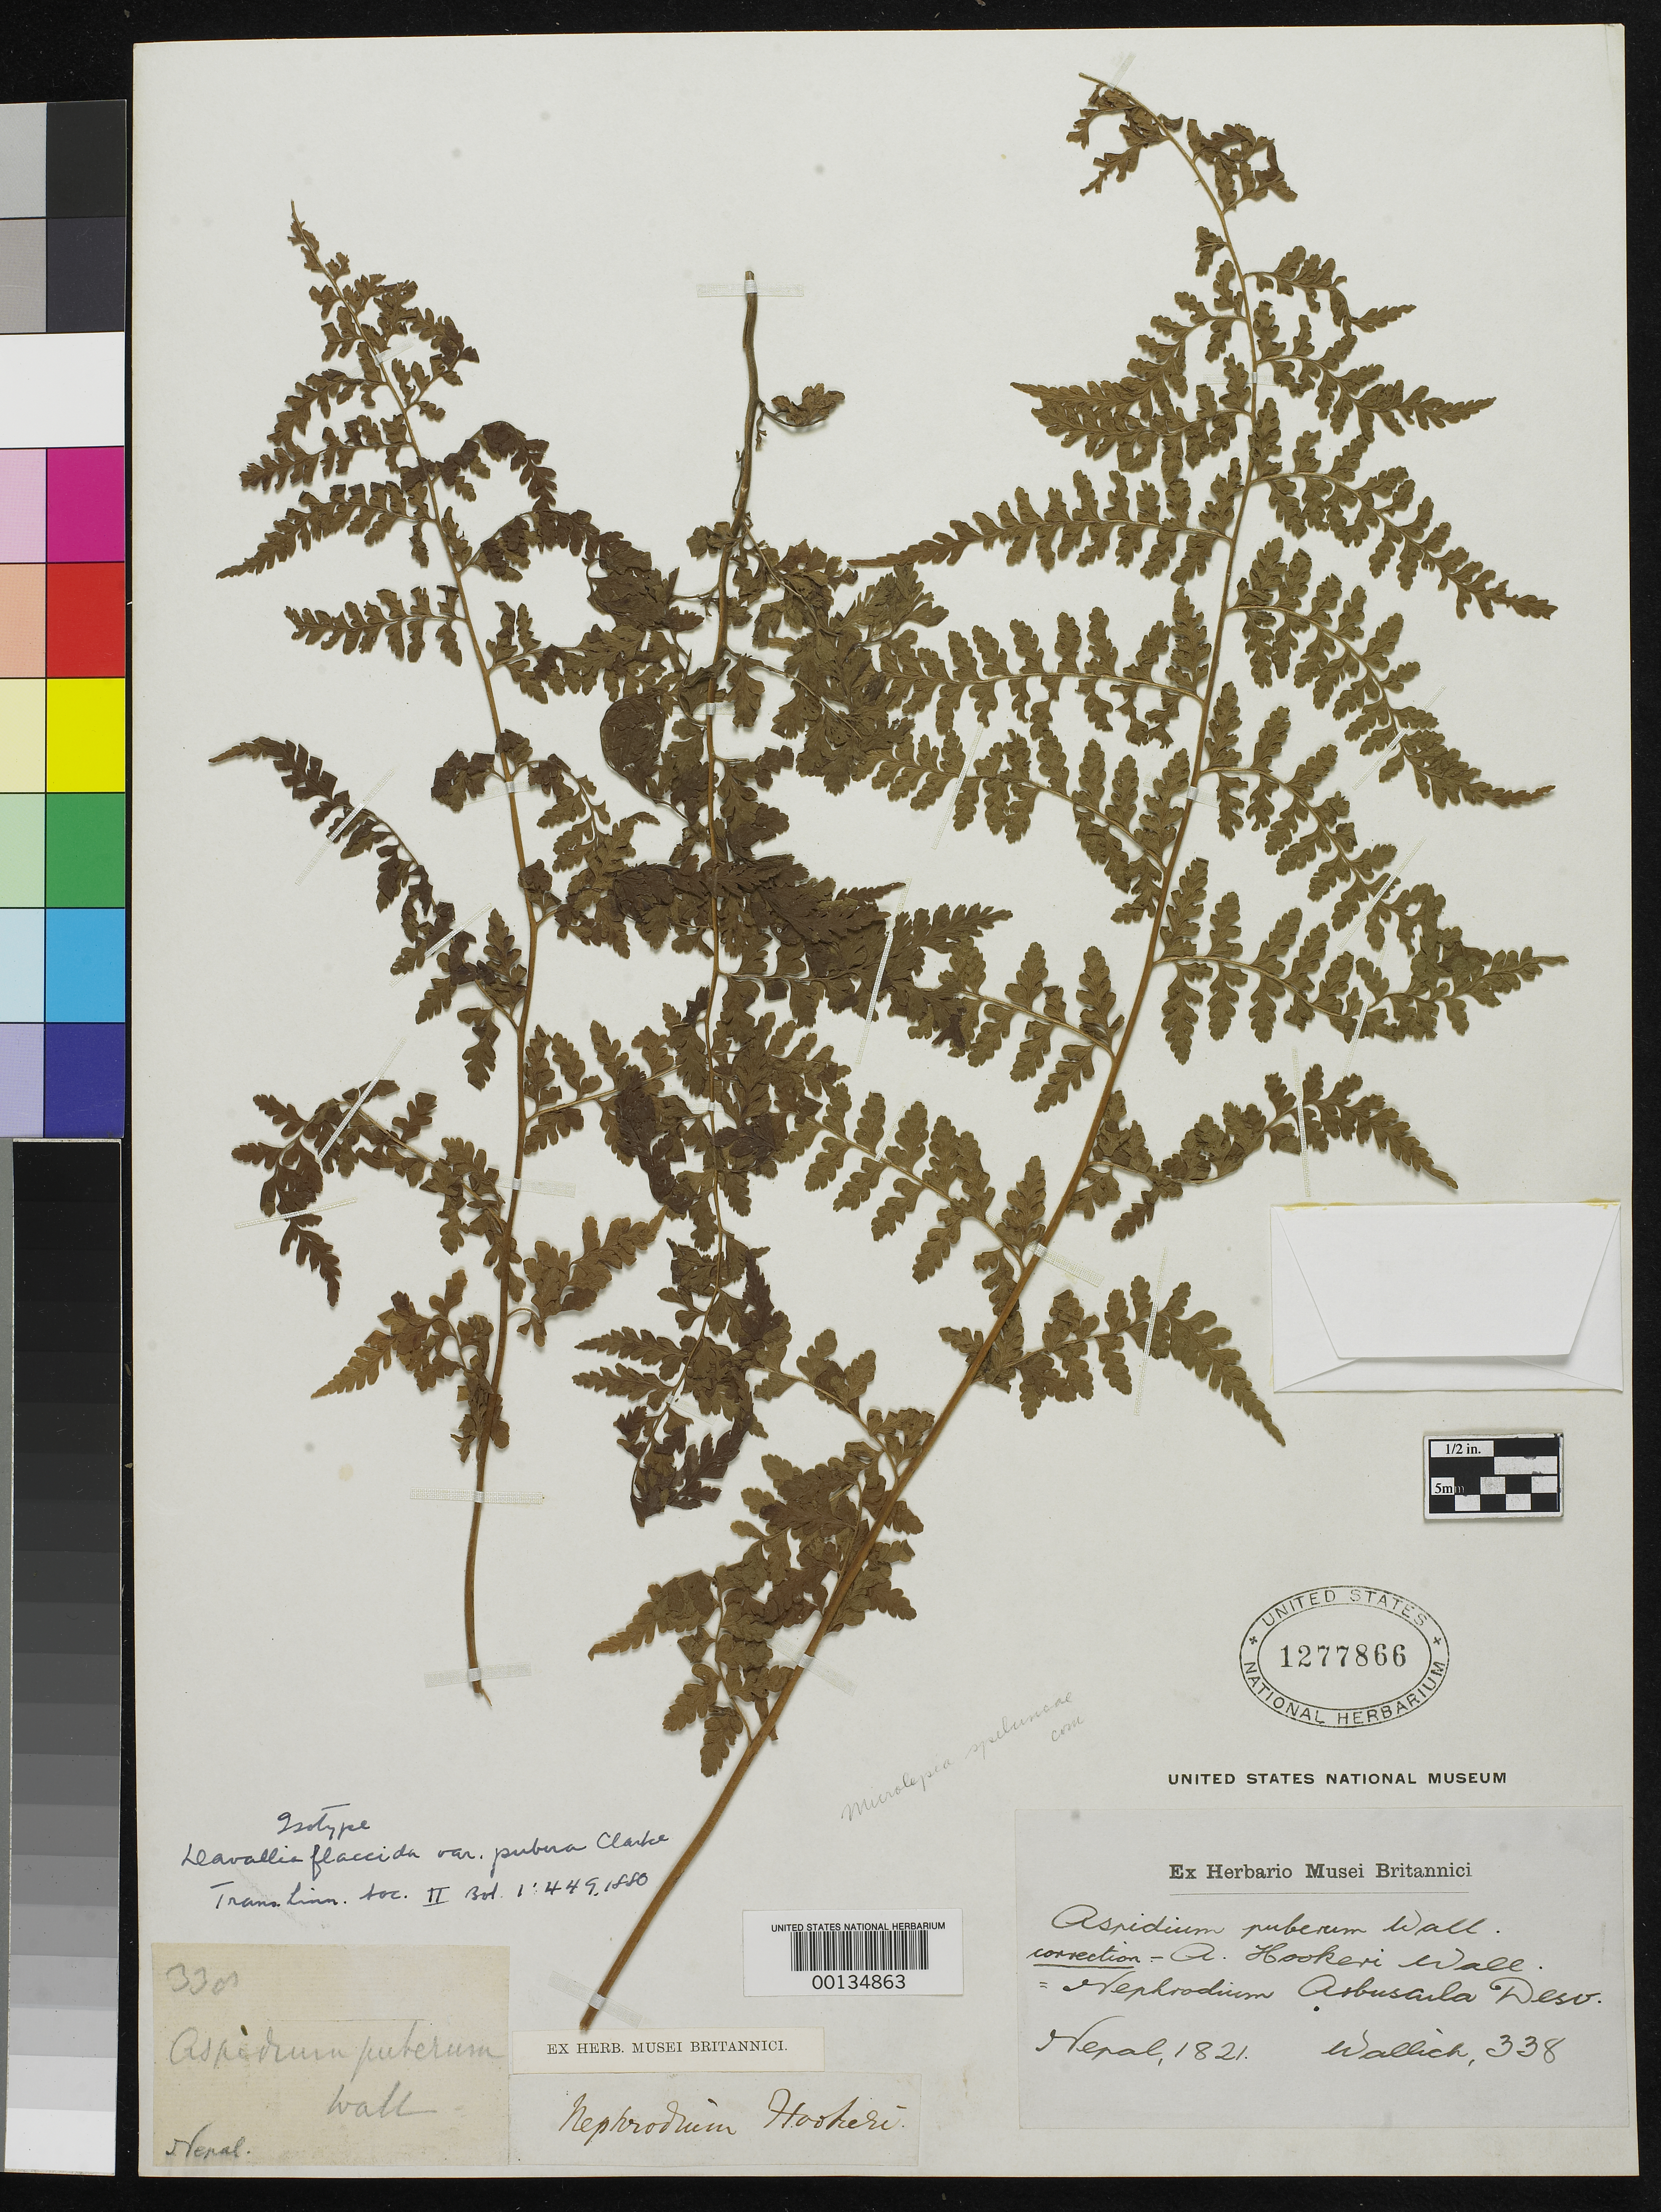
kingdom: Plantae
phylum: Tracheophyta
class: Polypodiopsida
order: Polypodiales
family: Davalliaceae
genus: Davallia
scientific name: Davallia flaccida var. pubera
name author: C.B. Clarke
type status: Type Collection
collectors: N. Wallich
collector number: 338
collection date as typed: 1821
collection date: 1821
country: Nepal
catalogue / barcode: US 1277866